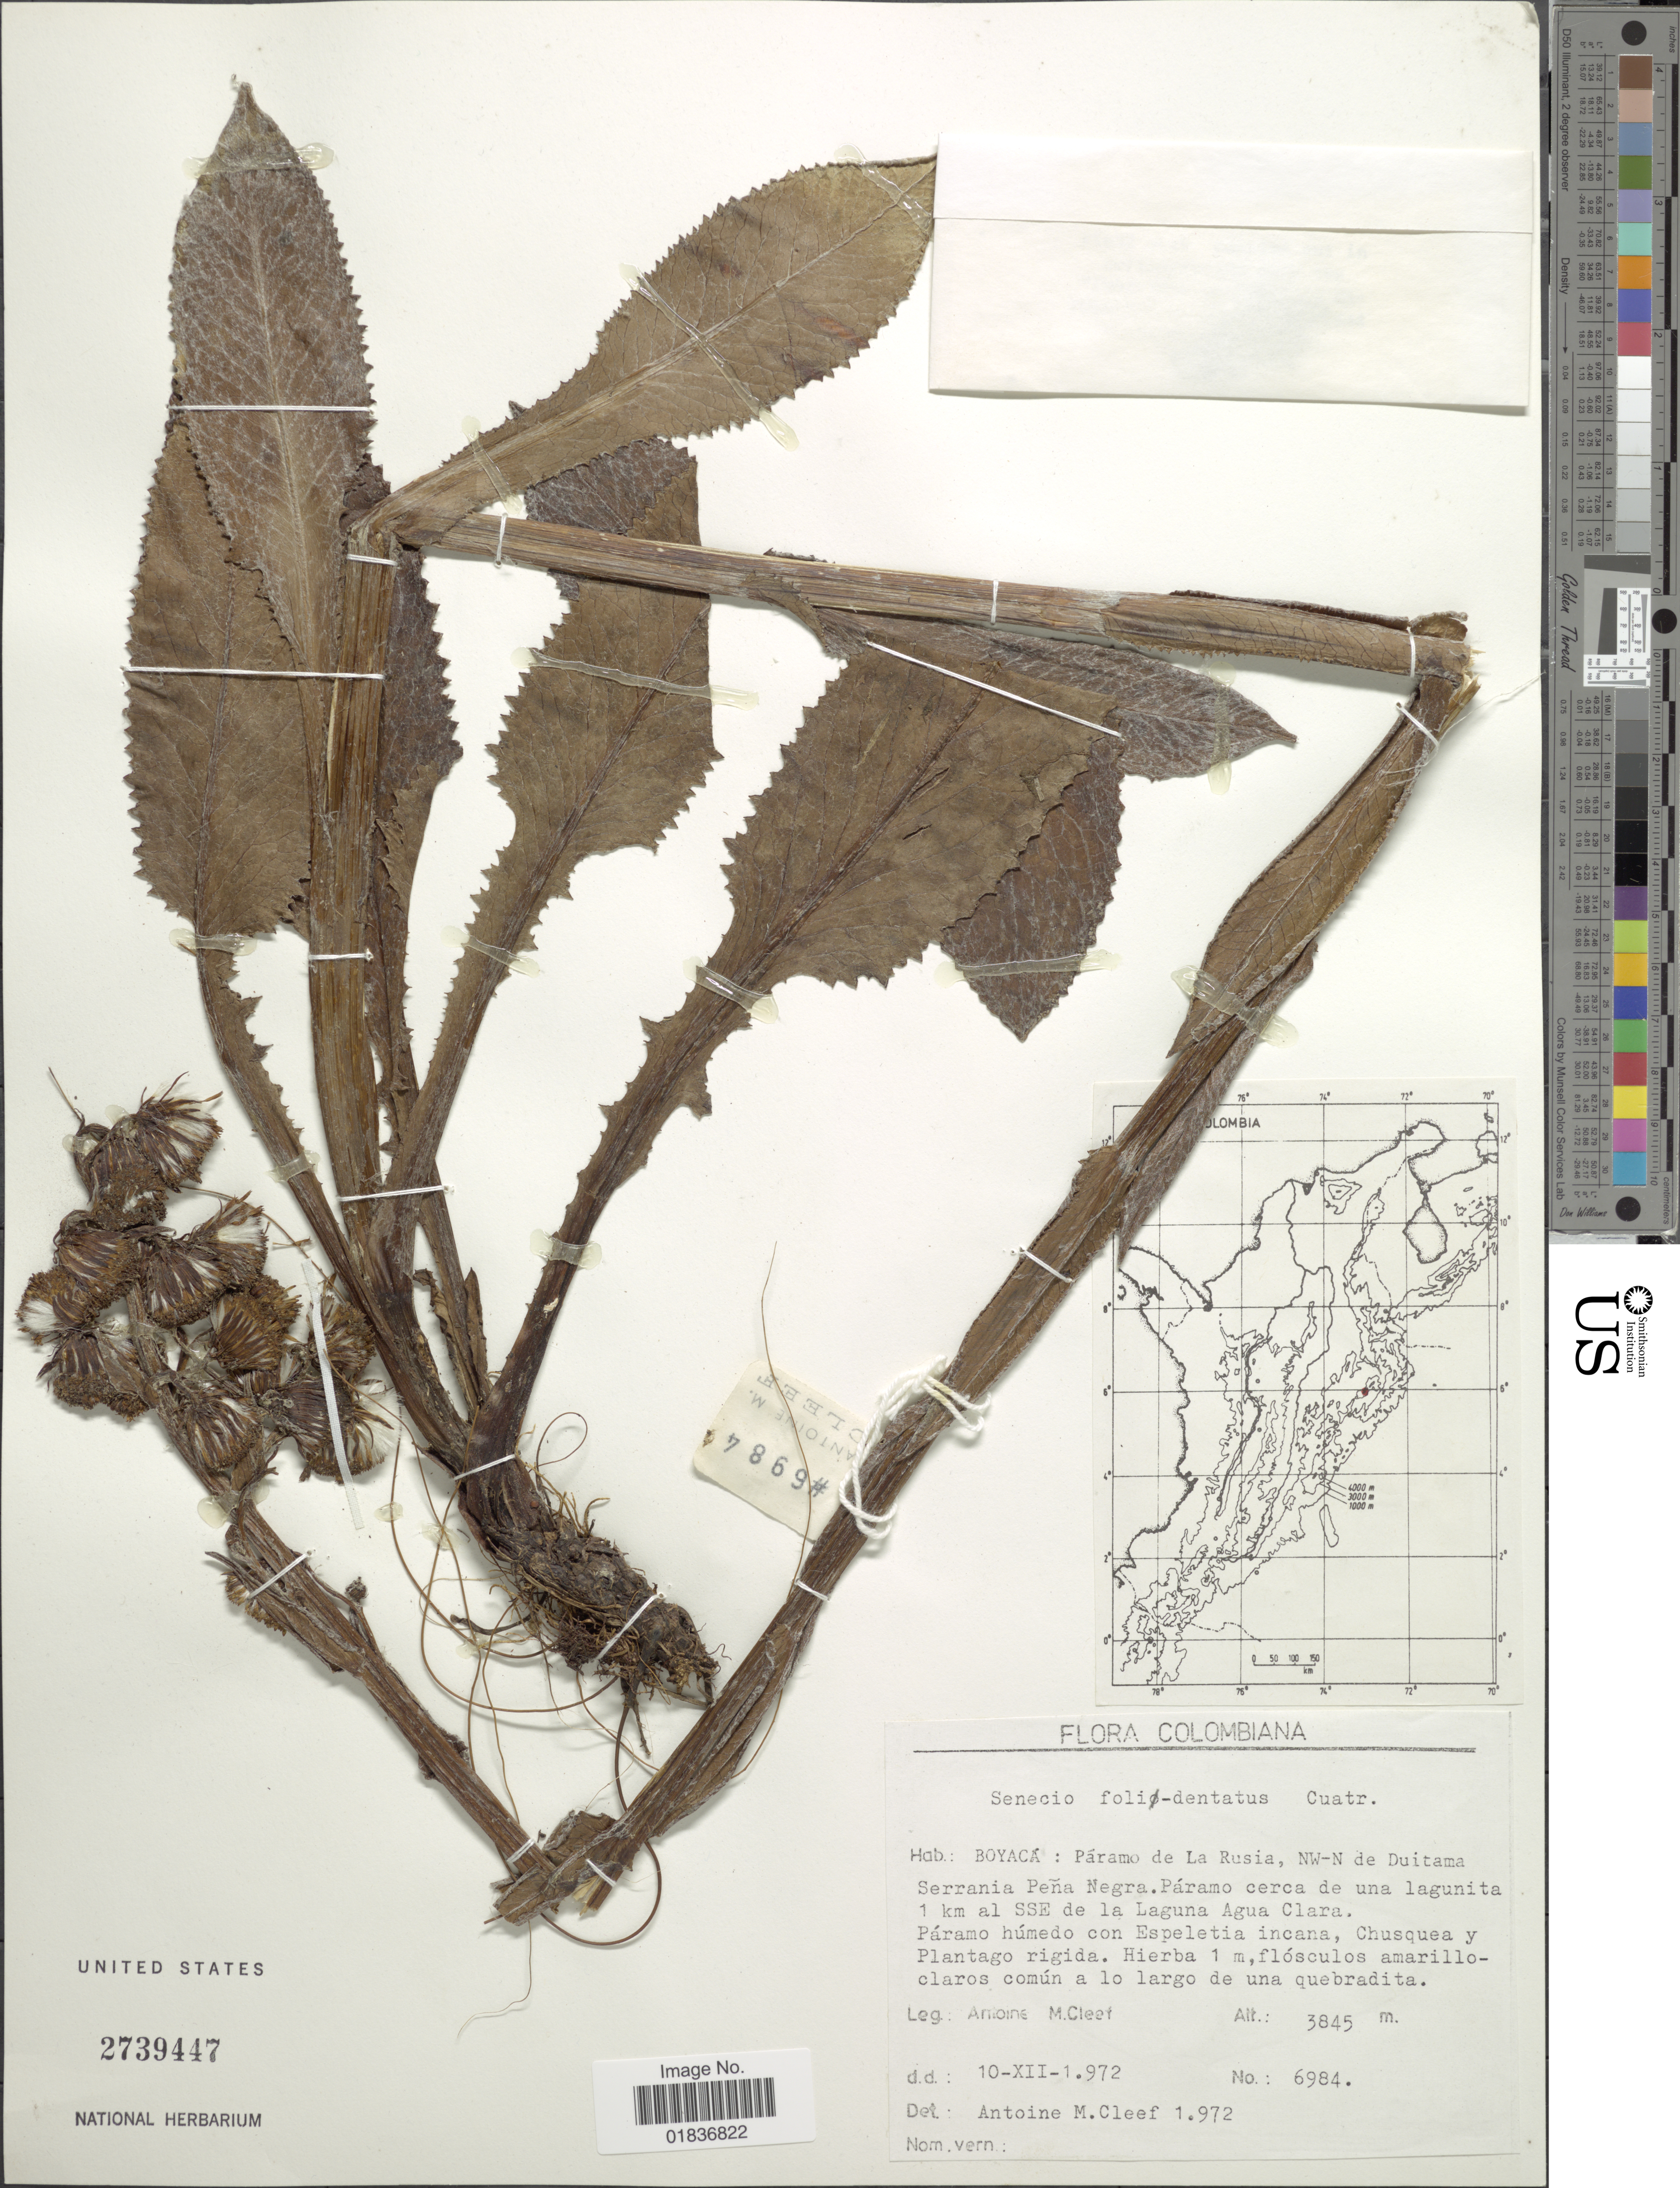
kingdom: Plantae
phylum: Tracheophyta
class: Magnoliopsida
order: Asterales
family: Asteraceae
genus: Senecio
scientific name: Senecio folidentatus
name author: Cuatrec.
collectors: A. M. Cleef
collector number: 6984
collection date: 1972-12-10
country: Colombia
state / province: Boyacá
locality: Boyacá: Paramo de La Rusia, NW-N de Duitama. Serrania Peña Negra, Paramo cerca de una lagunita 1 km al SSE de la Laguna Agua Clara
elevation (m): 3845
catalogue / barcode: US 2739447